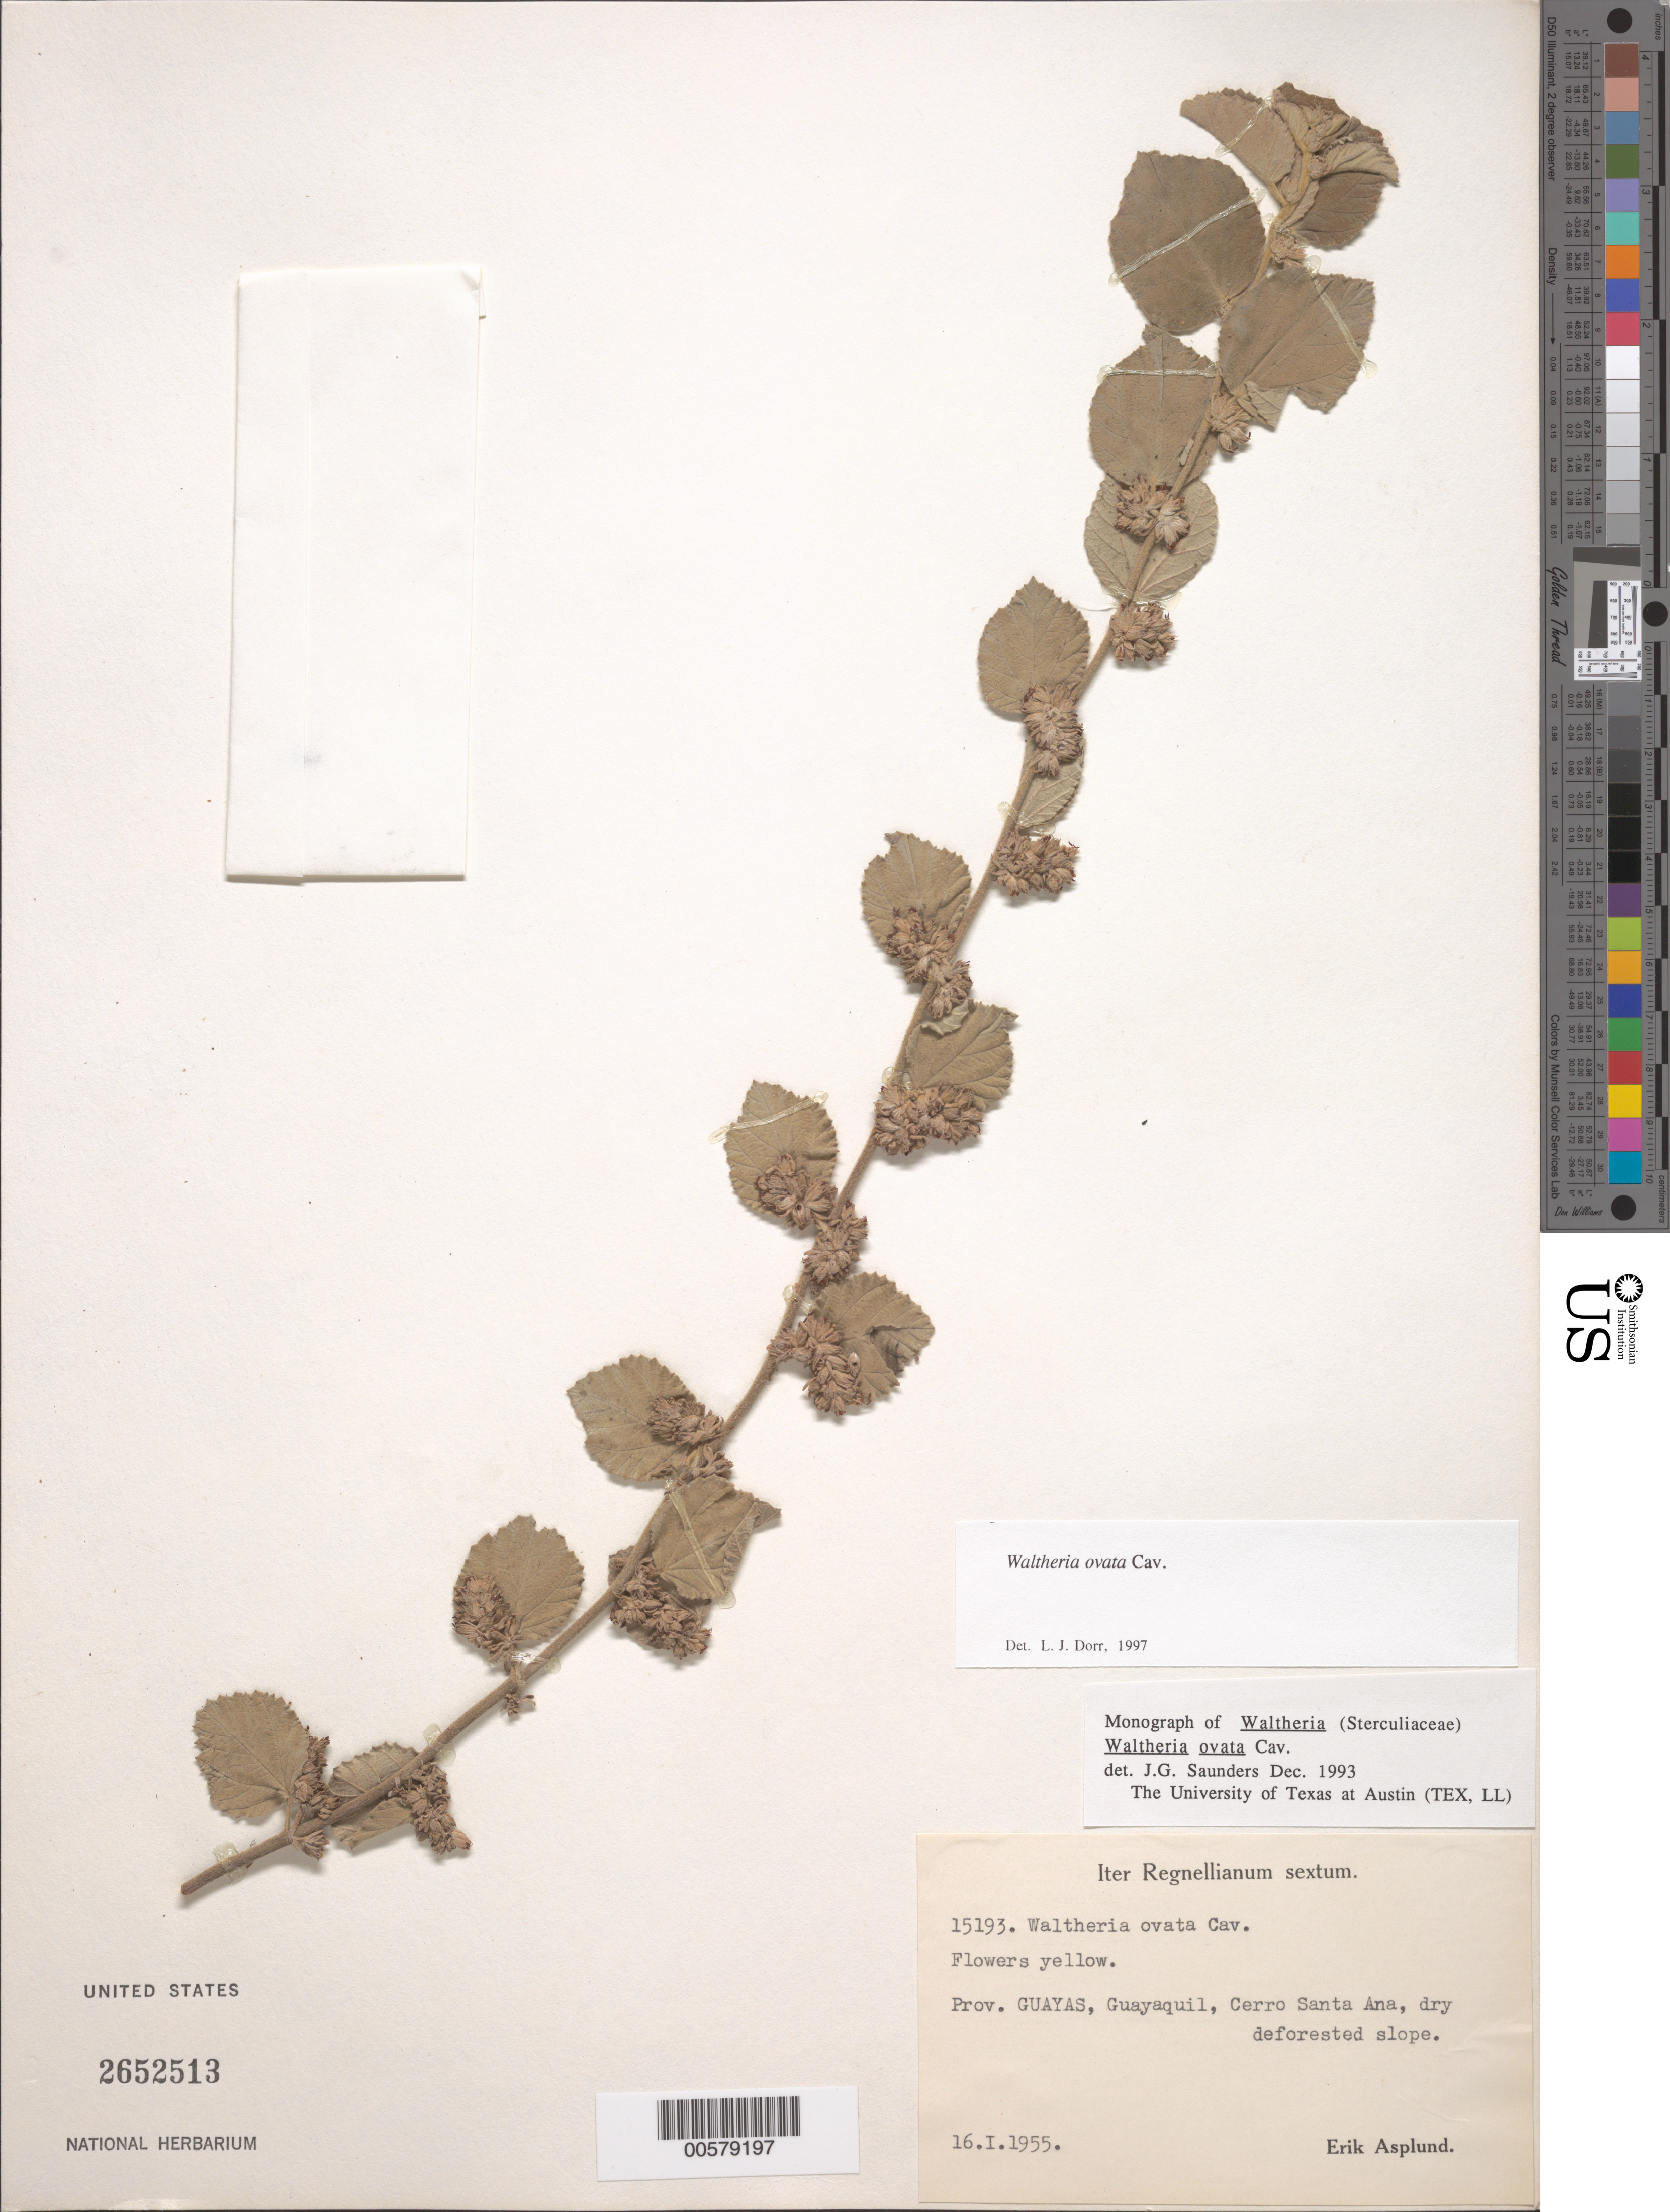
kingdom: Plantae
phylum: Tracheophyta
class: Magnoliopsida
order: Malvales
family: Malvaceae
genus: Waltheria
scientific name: Waltheria ovata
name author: Cav.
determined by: Saunders, J. G.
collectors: E. Asplund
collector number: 15193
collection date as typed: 16 Jan 1955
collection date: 1955-01-16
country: Ecuador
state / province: Guayas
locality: Guayaquil, Cerro Santa Ana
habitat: Dry deforested slope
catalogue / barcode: US 2652513